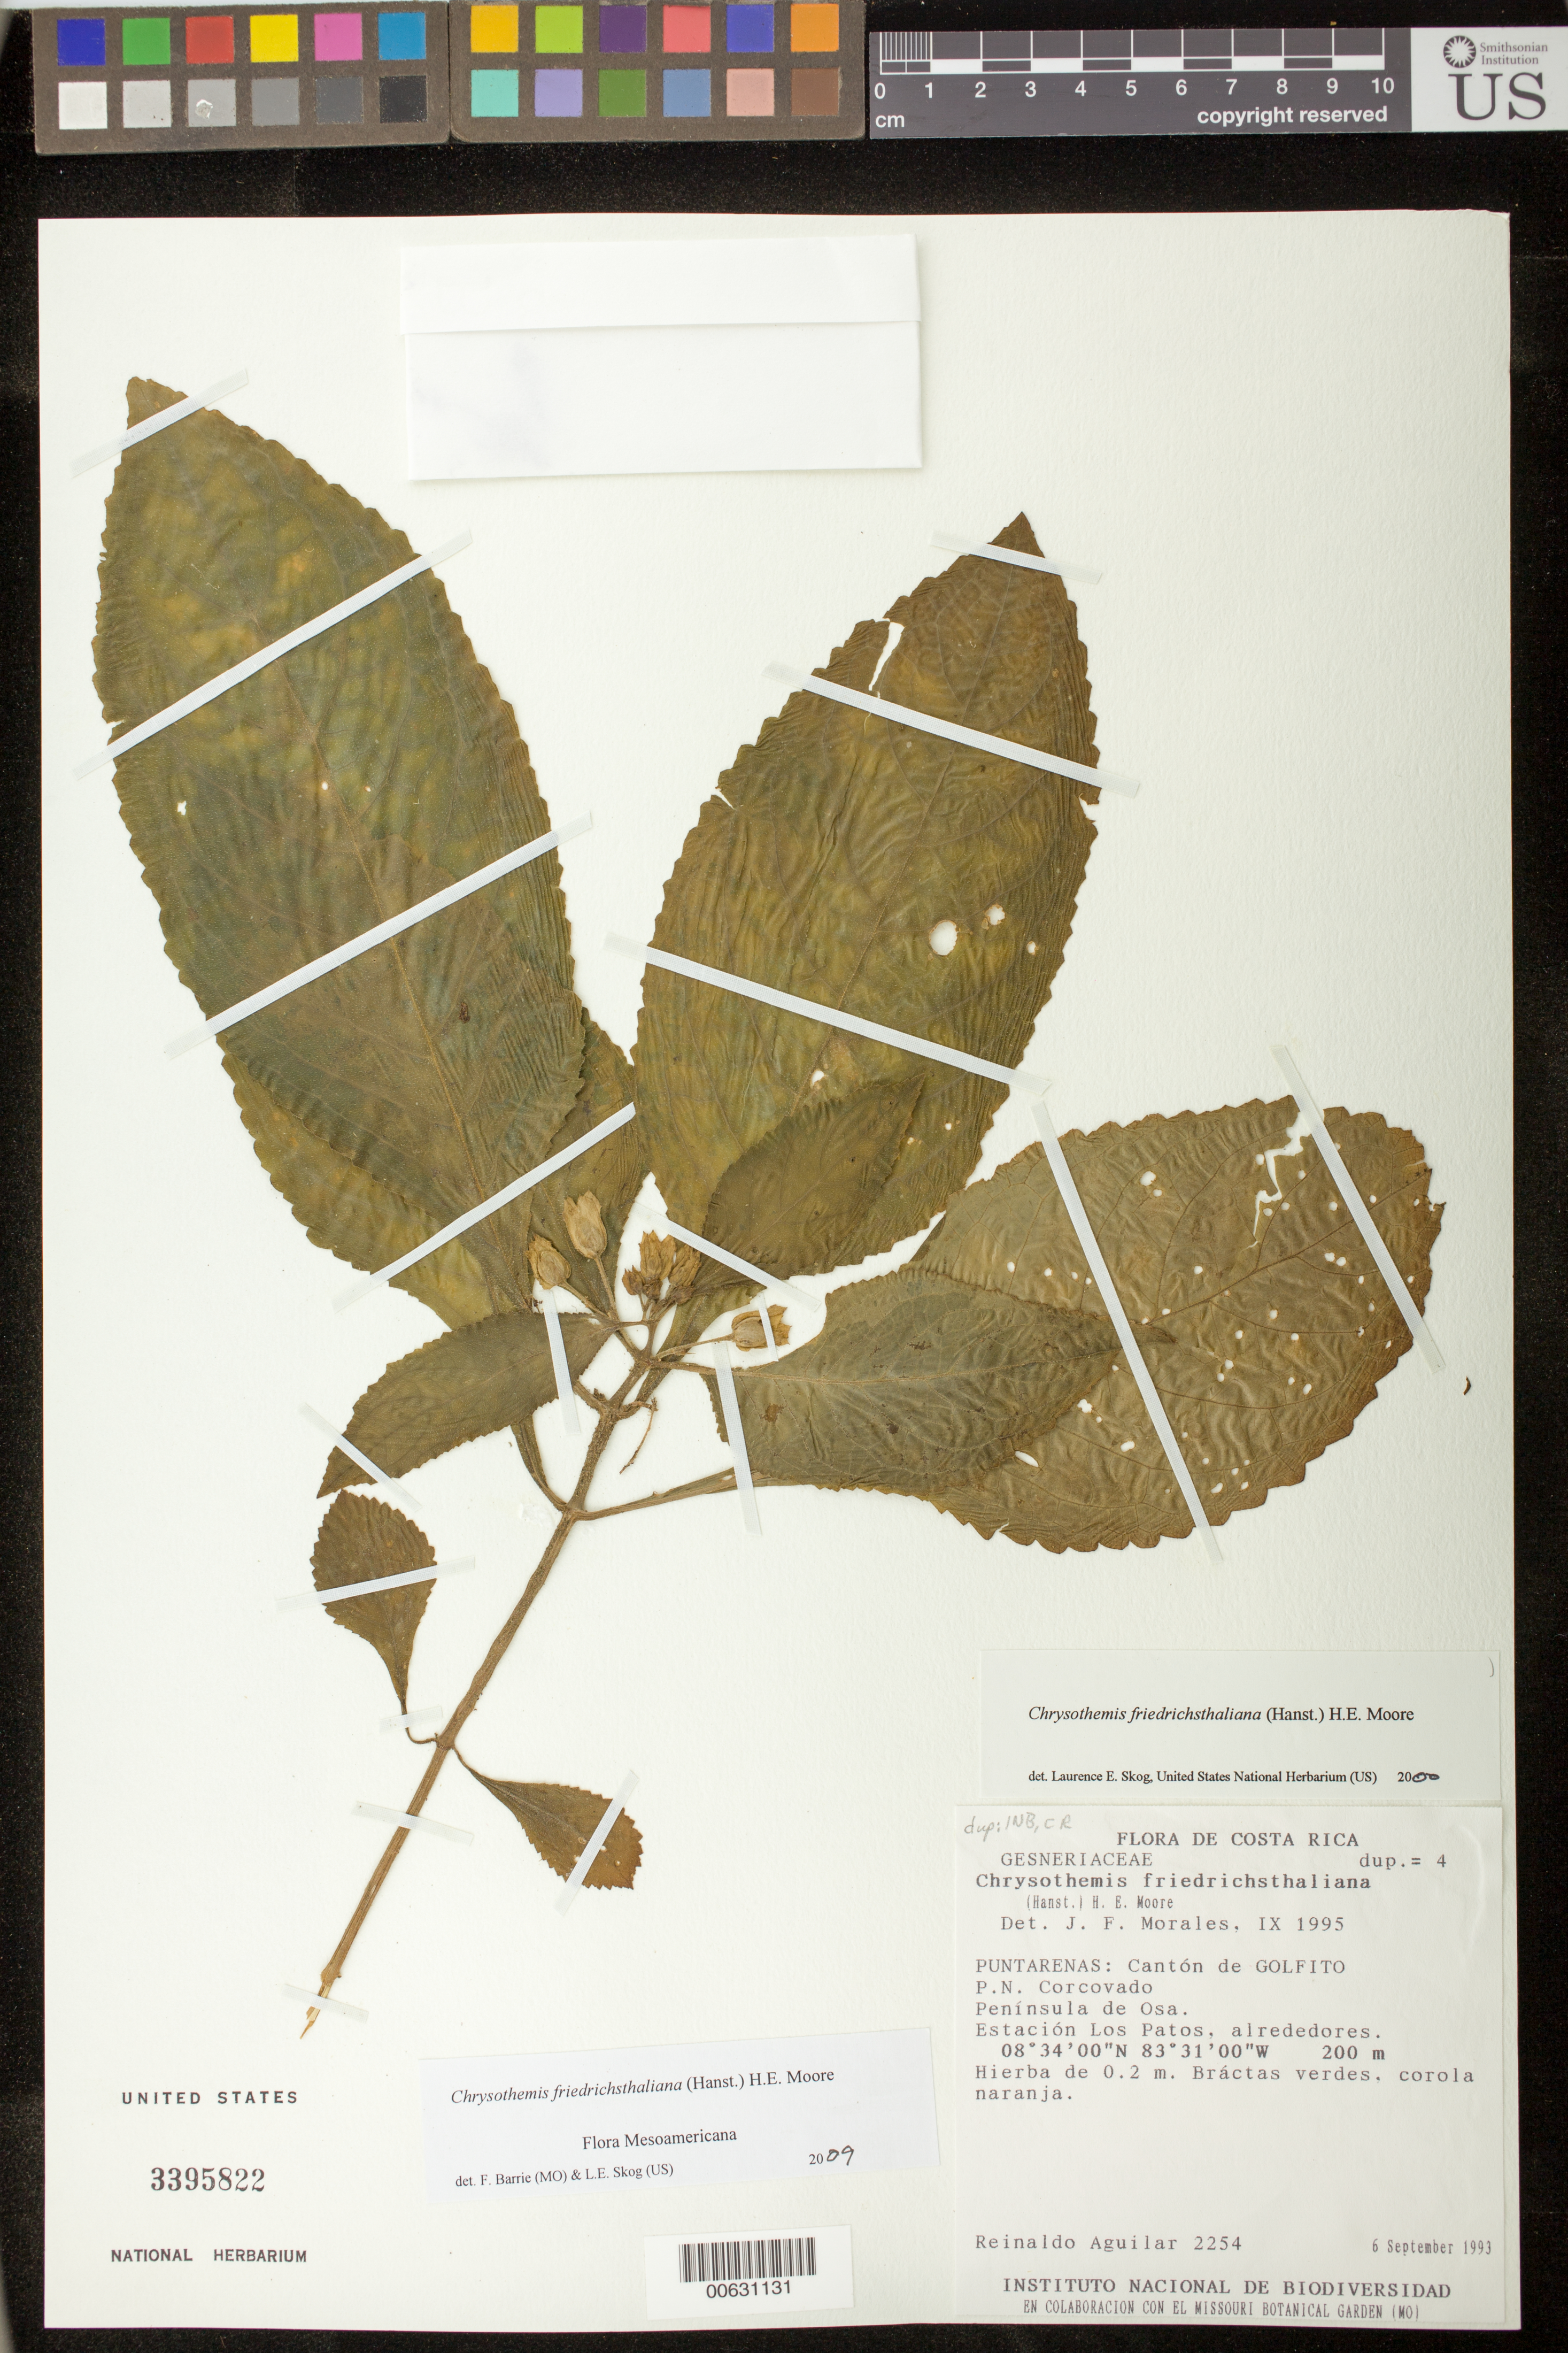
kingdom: Plantae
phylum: Tracheophyta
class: Magnoliopsida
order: Lamiales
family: Gesneriaceae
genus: Chrysothemis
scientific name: Chrysothemis friedrichsthaliana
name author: (Hanst.) H.E. Moore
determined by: Skog, Laurence E.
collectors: R. Aguilar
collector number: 2254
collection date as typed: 06 Sep 1993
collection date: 1993-09-06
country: Costa Rica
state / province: Puntarenas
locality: Cantón de Golfito, P.N. Corcovado, Península de Osa, Estación Los Patos, alrededores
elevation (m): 200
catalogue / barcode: US 3395822